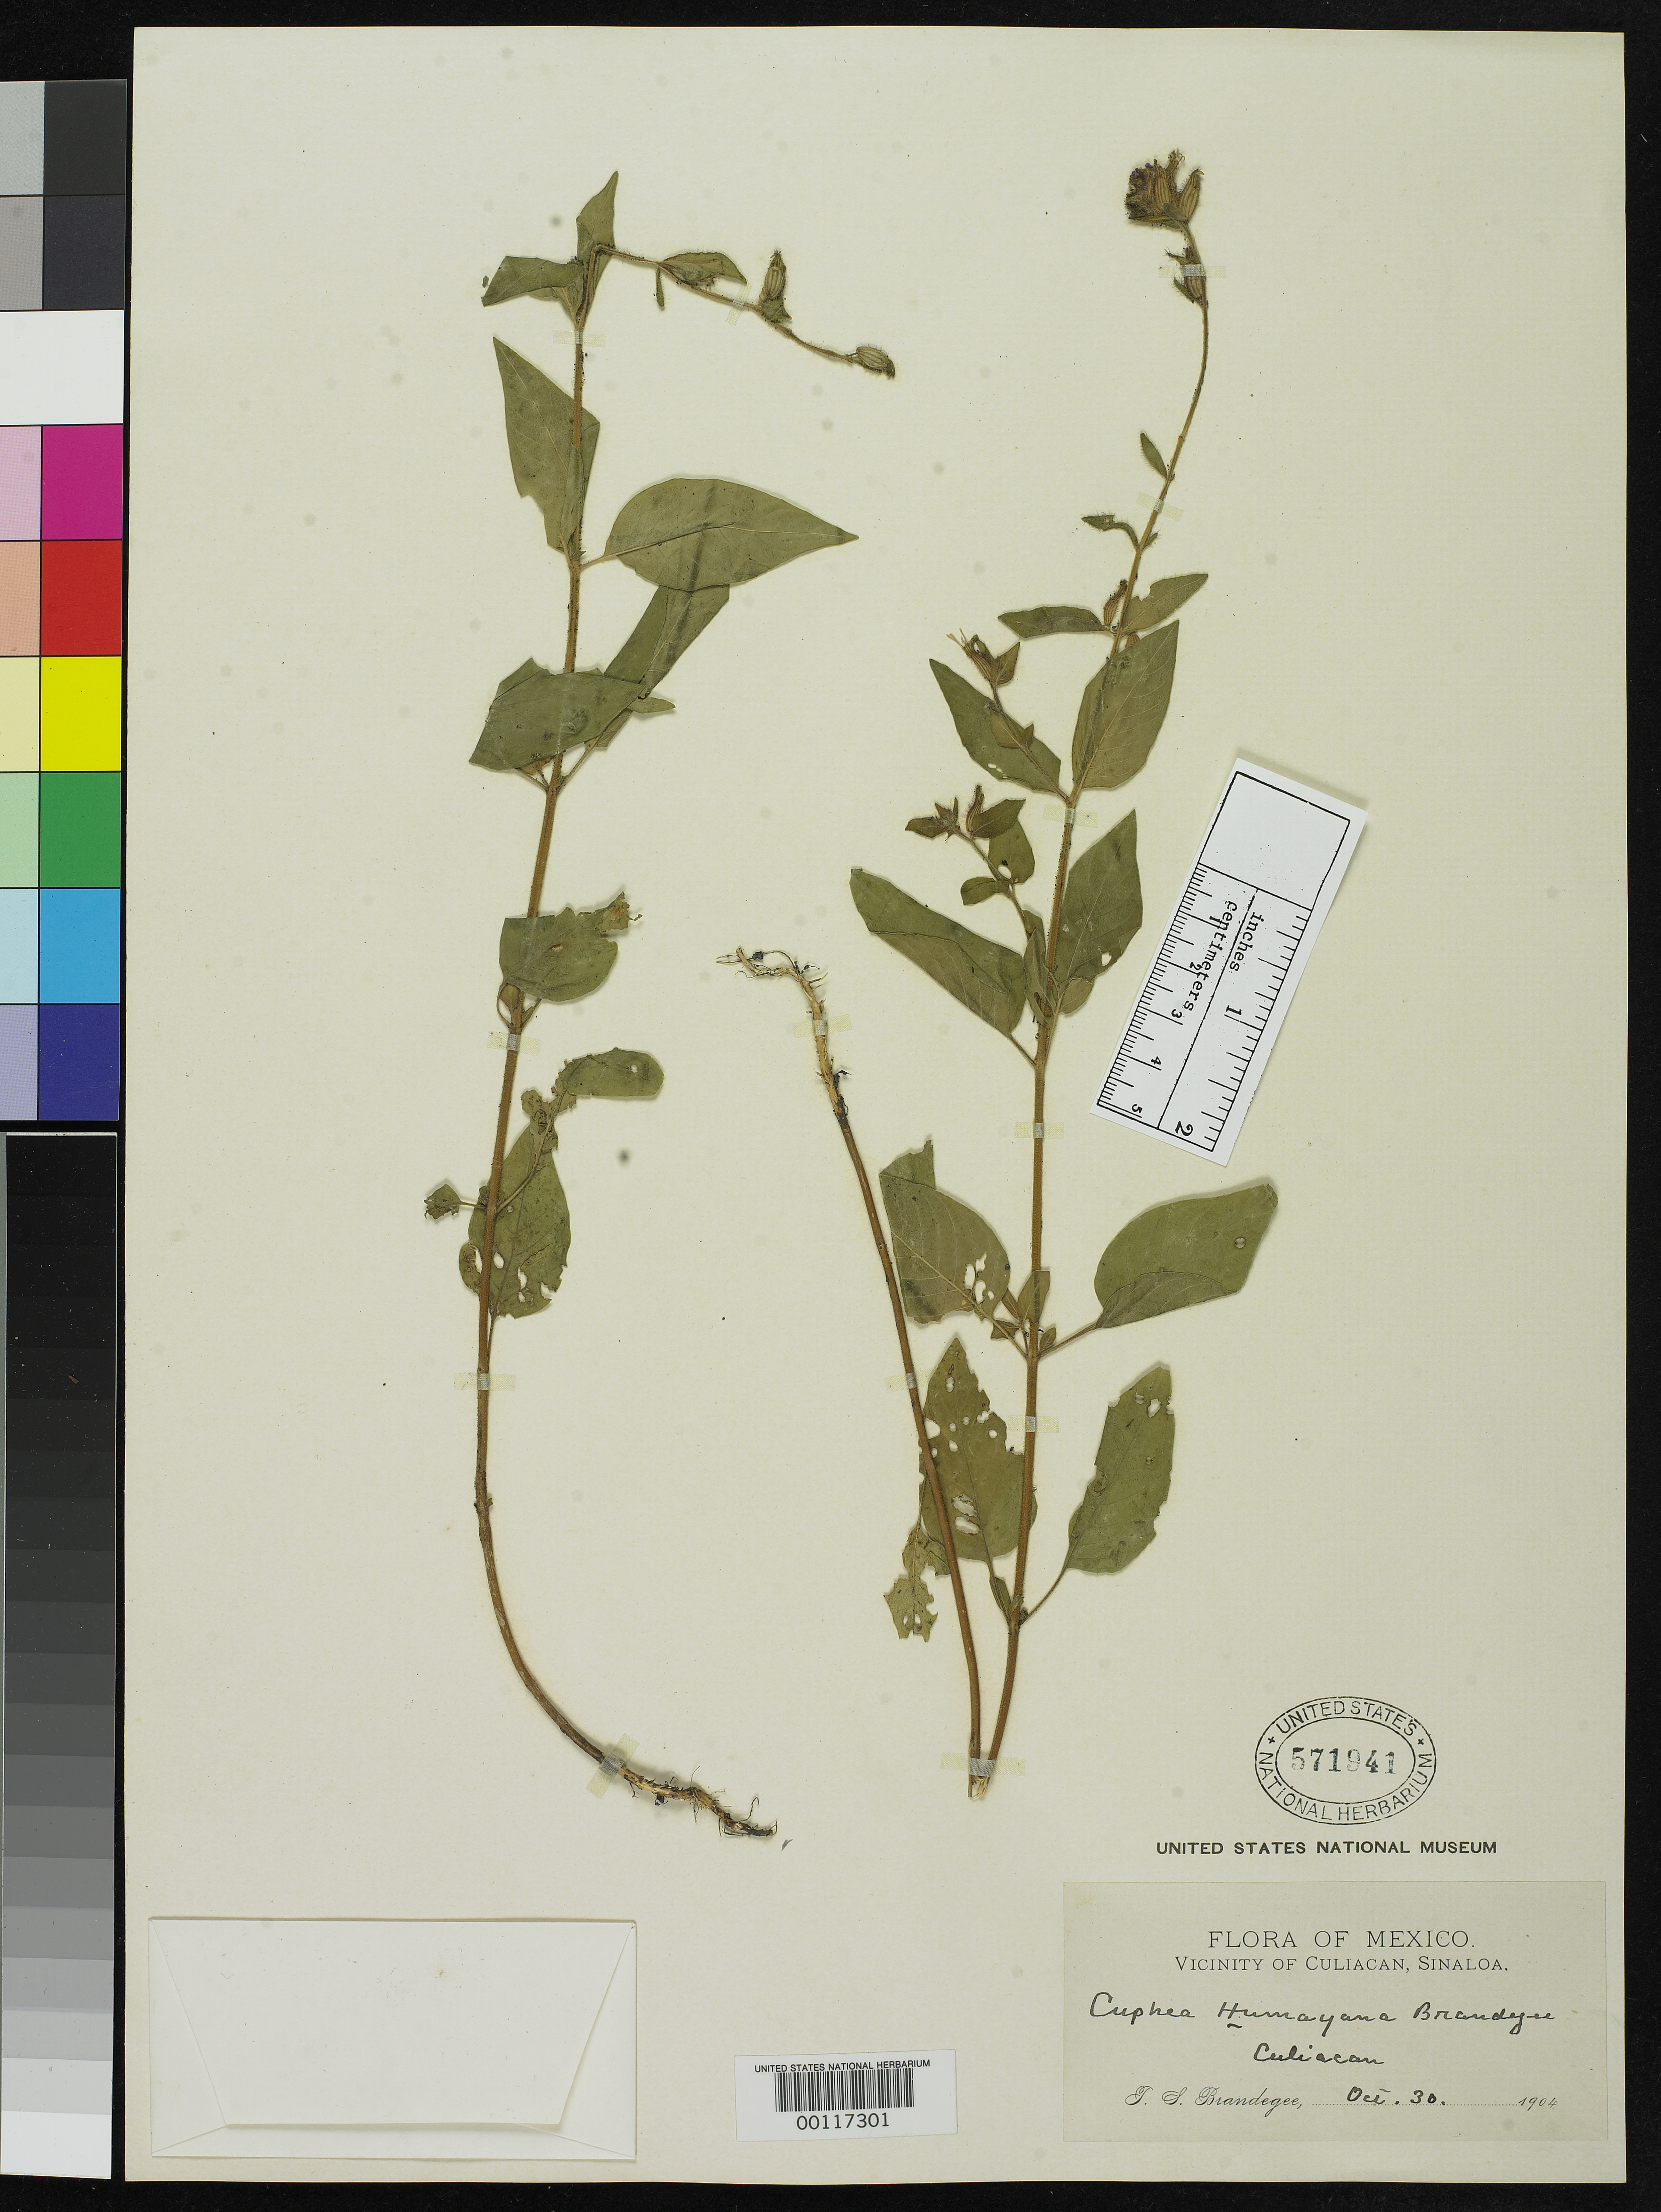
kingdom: Plantae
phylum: Tracheophyta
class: Magnoliopsida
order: Myrtales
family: Lythraceae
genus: Cuphea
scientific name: Cuphea humayana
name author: Brandegee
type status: Type Collection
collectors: T. S. Brandegee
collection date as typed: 30 Oct 1904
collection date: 1904-10-30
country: Mexico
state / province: Sinaloa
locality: Culiacan.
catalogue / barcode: US 571941